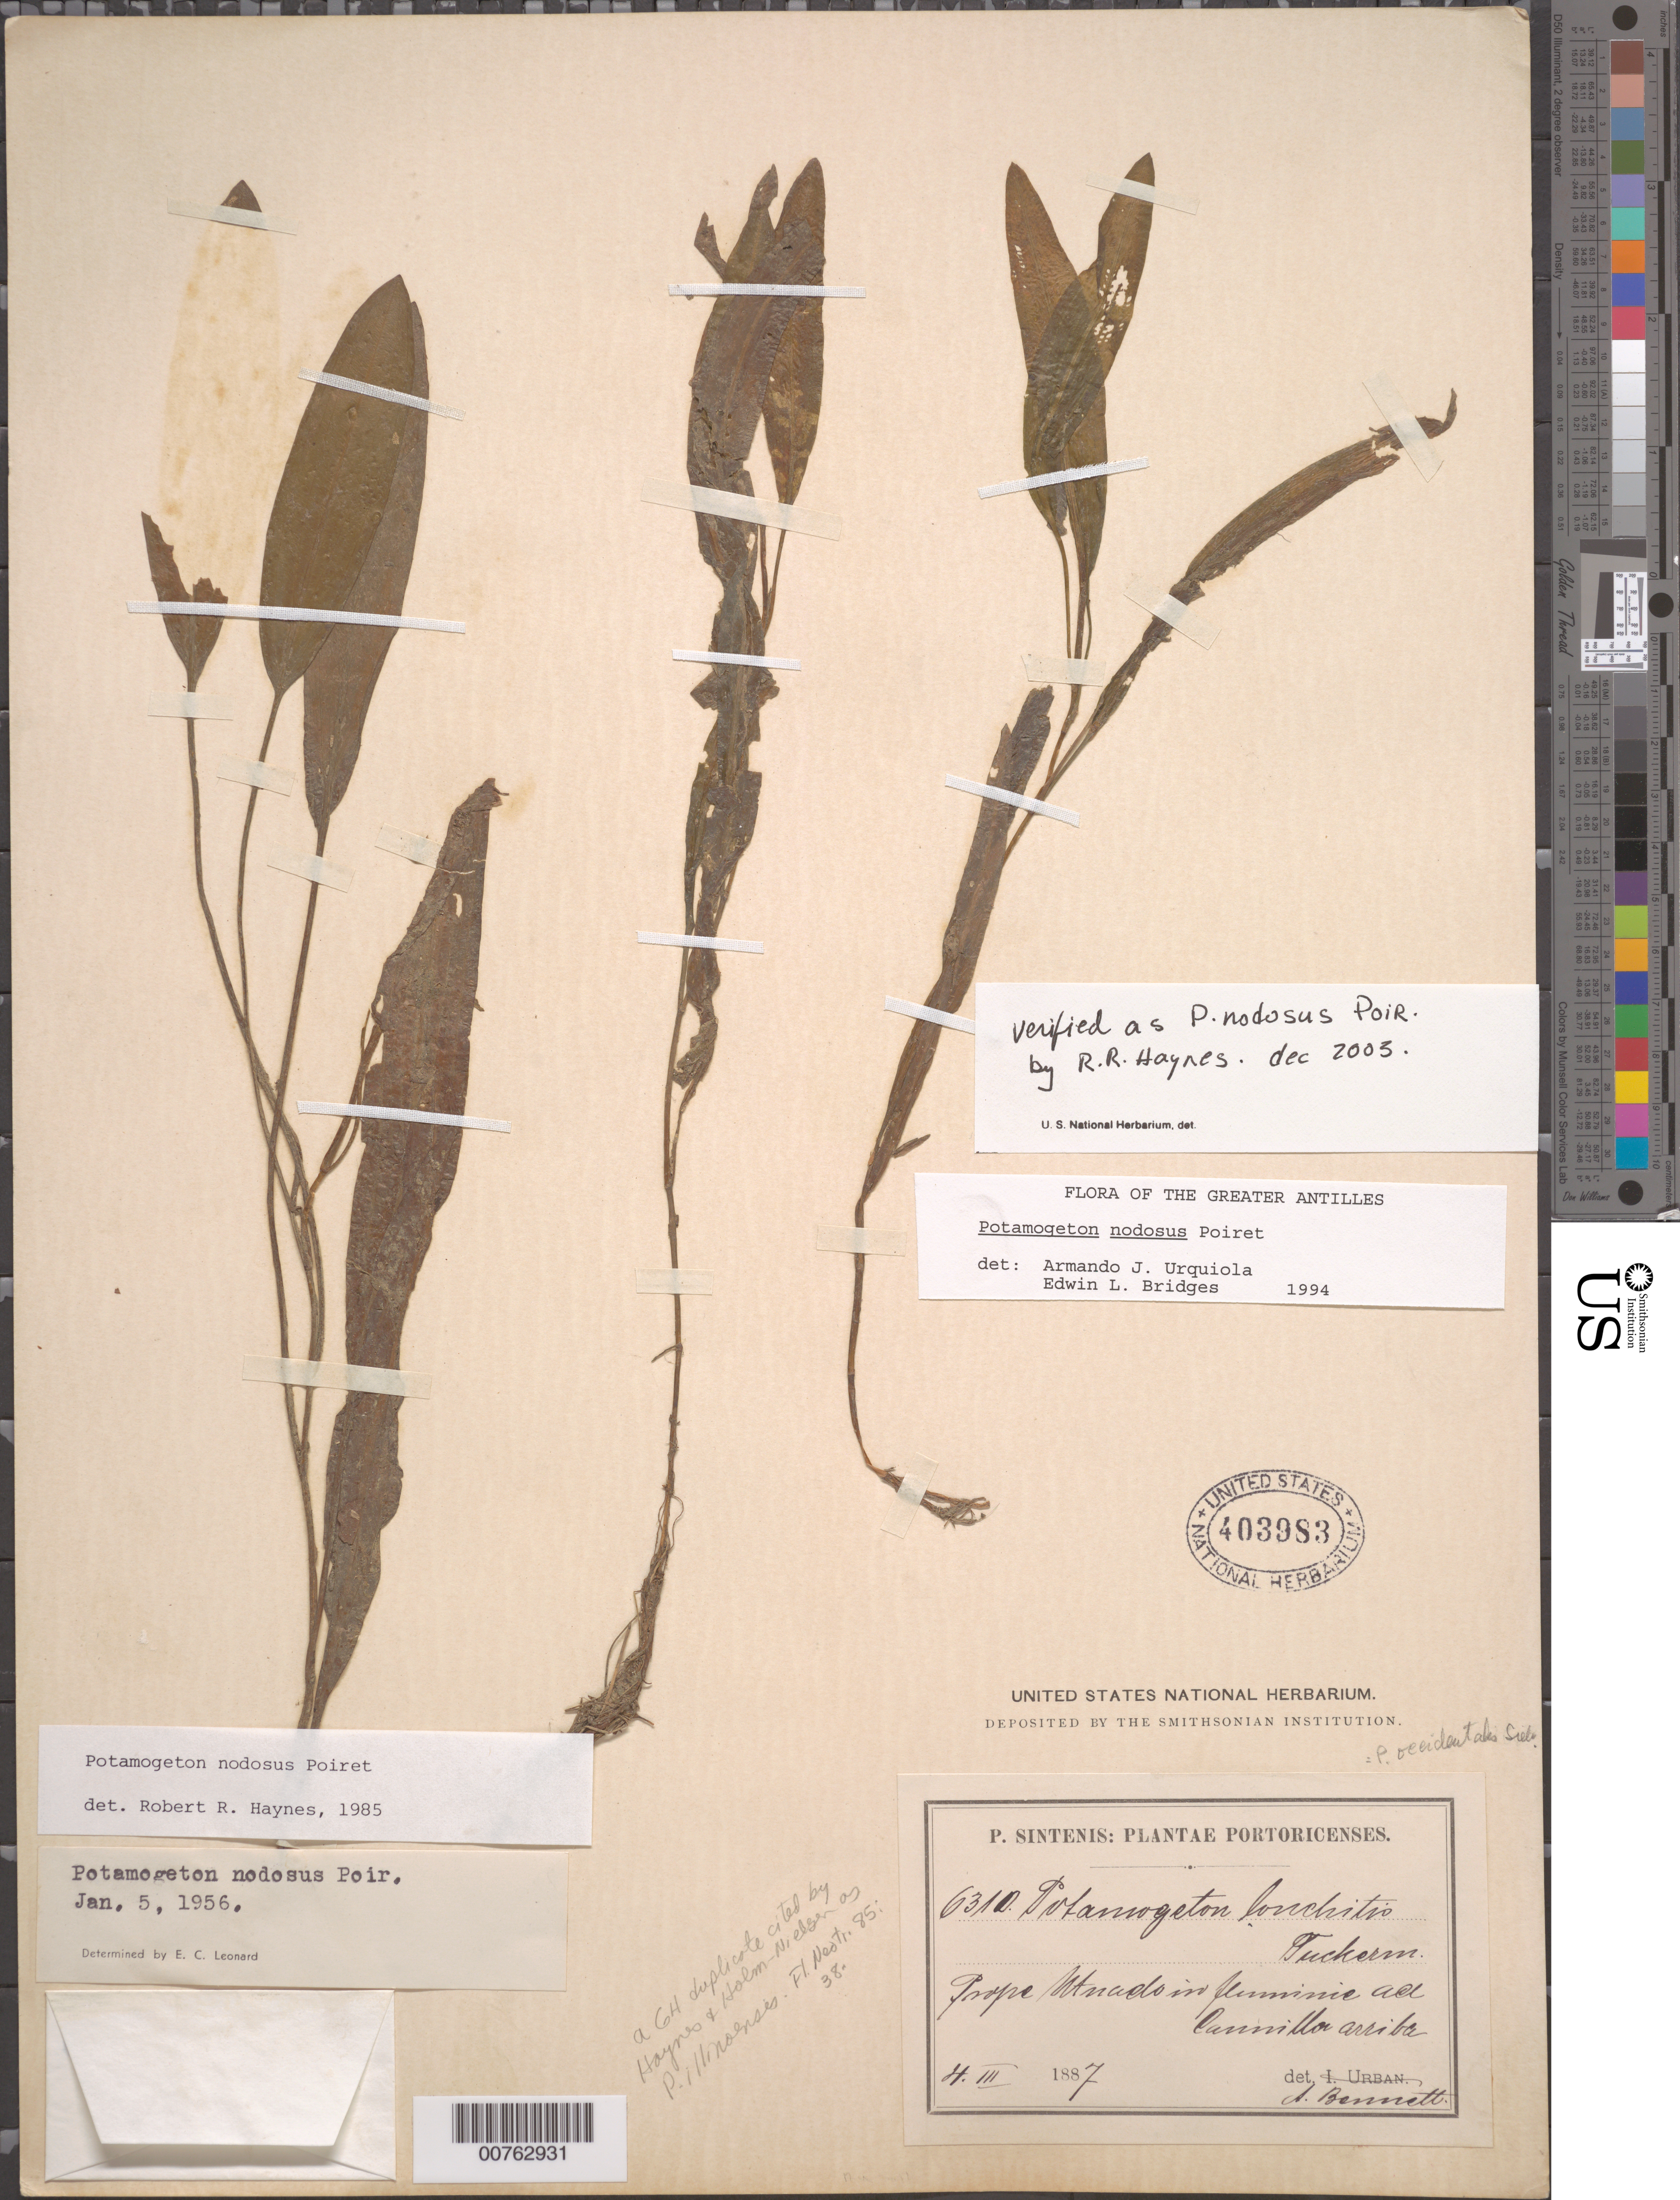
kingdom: Plantae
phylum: Tracheophyta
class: Liliopsida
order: Alismatales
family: Potamogetonaceae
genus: Potamogeton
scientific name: Potamogeton nodosus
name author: Poir.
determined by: Haynes, R. R.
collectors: P. Sintenis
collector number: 6310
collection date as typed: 04 Mar 1887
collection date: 1887-03-04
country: Puerto Rico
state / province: Utuado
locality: Prope Utuado in fluminis ad Carrillo arriba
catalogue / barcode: US 403983